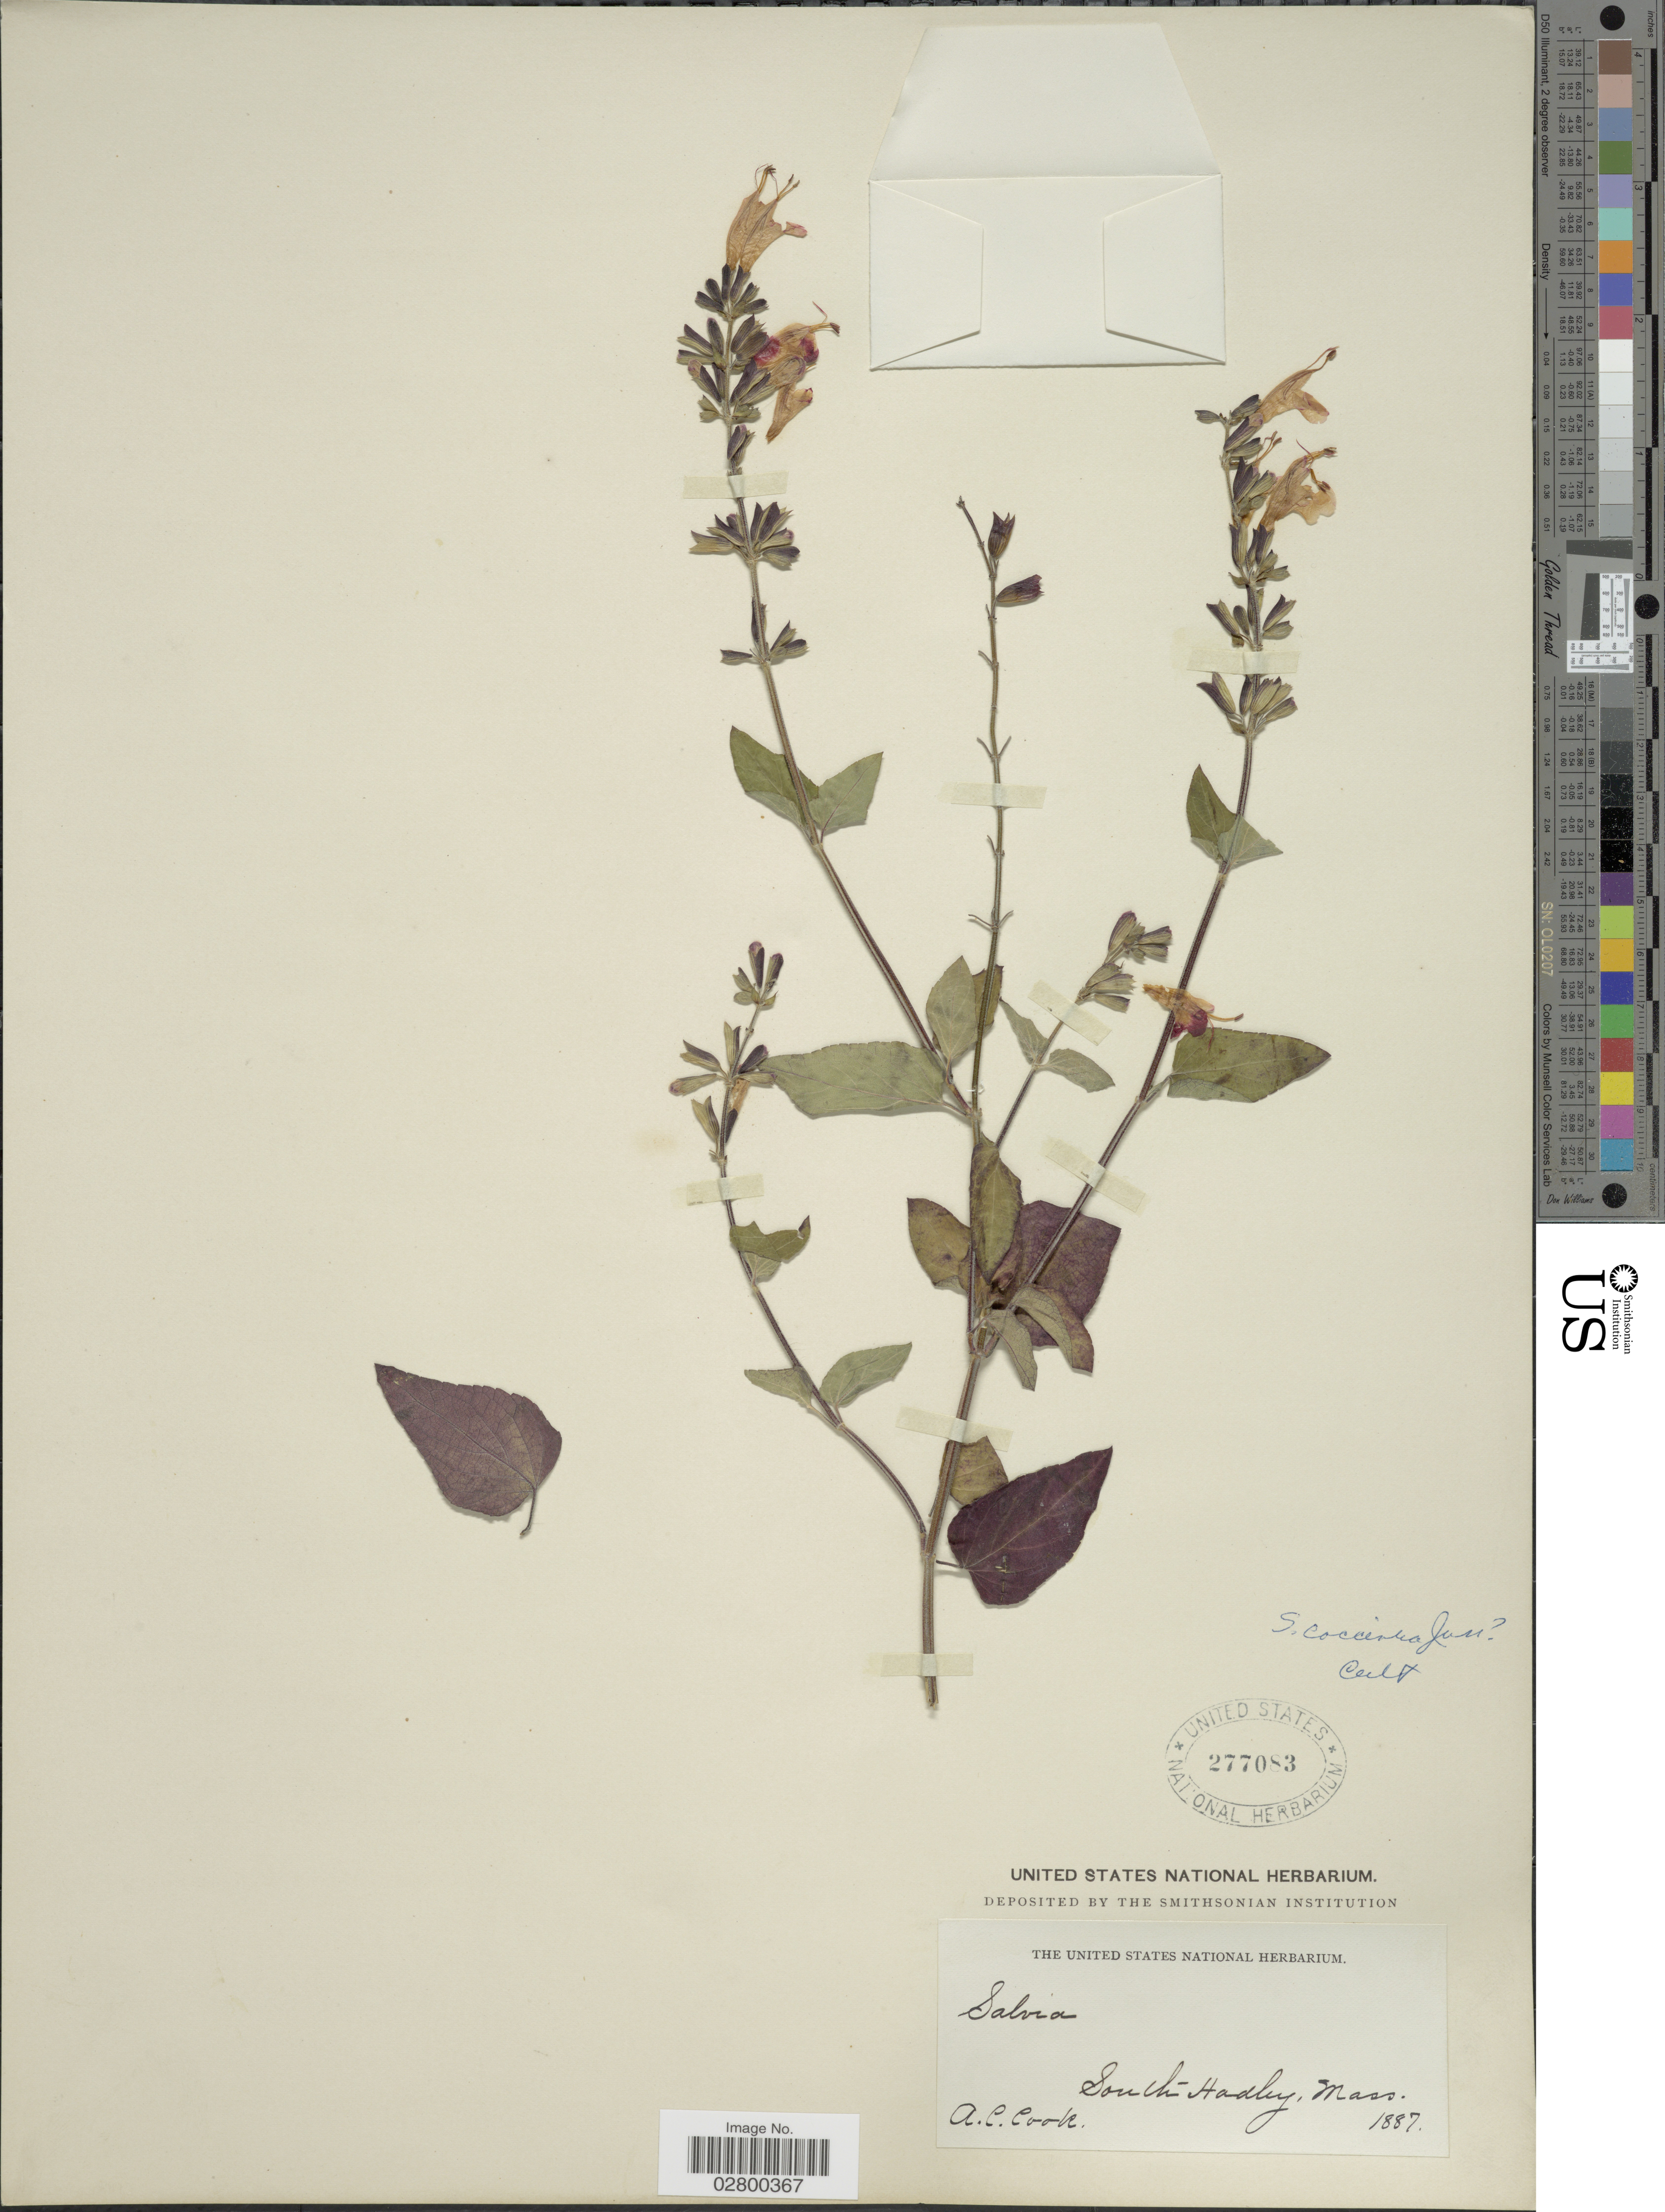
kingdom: Plantae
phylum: Tracheophyta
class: Magnoliopsida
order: Lamiales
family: Lamiaceae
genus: Salvia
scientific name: Salvia coccinea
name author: Etlinger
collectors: Alice C. Cook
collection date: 1887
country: United States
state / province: Massachusetts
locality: South Hadley, Mass.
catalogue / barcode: US 277083